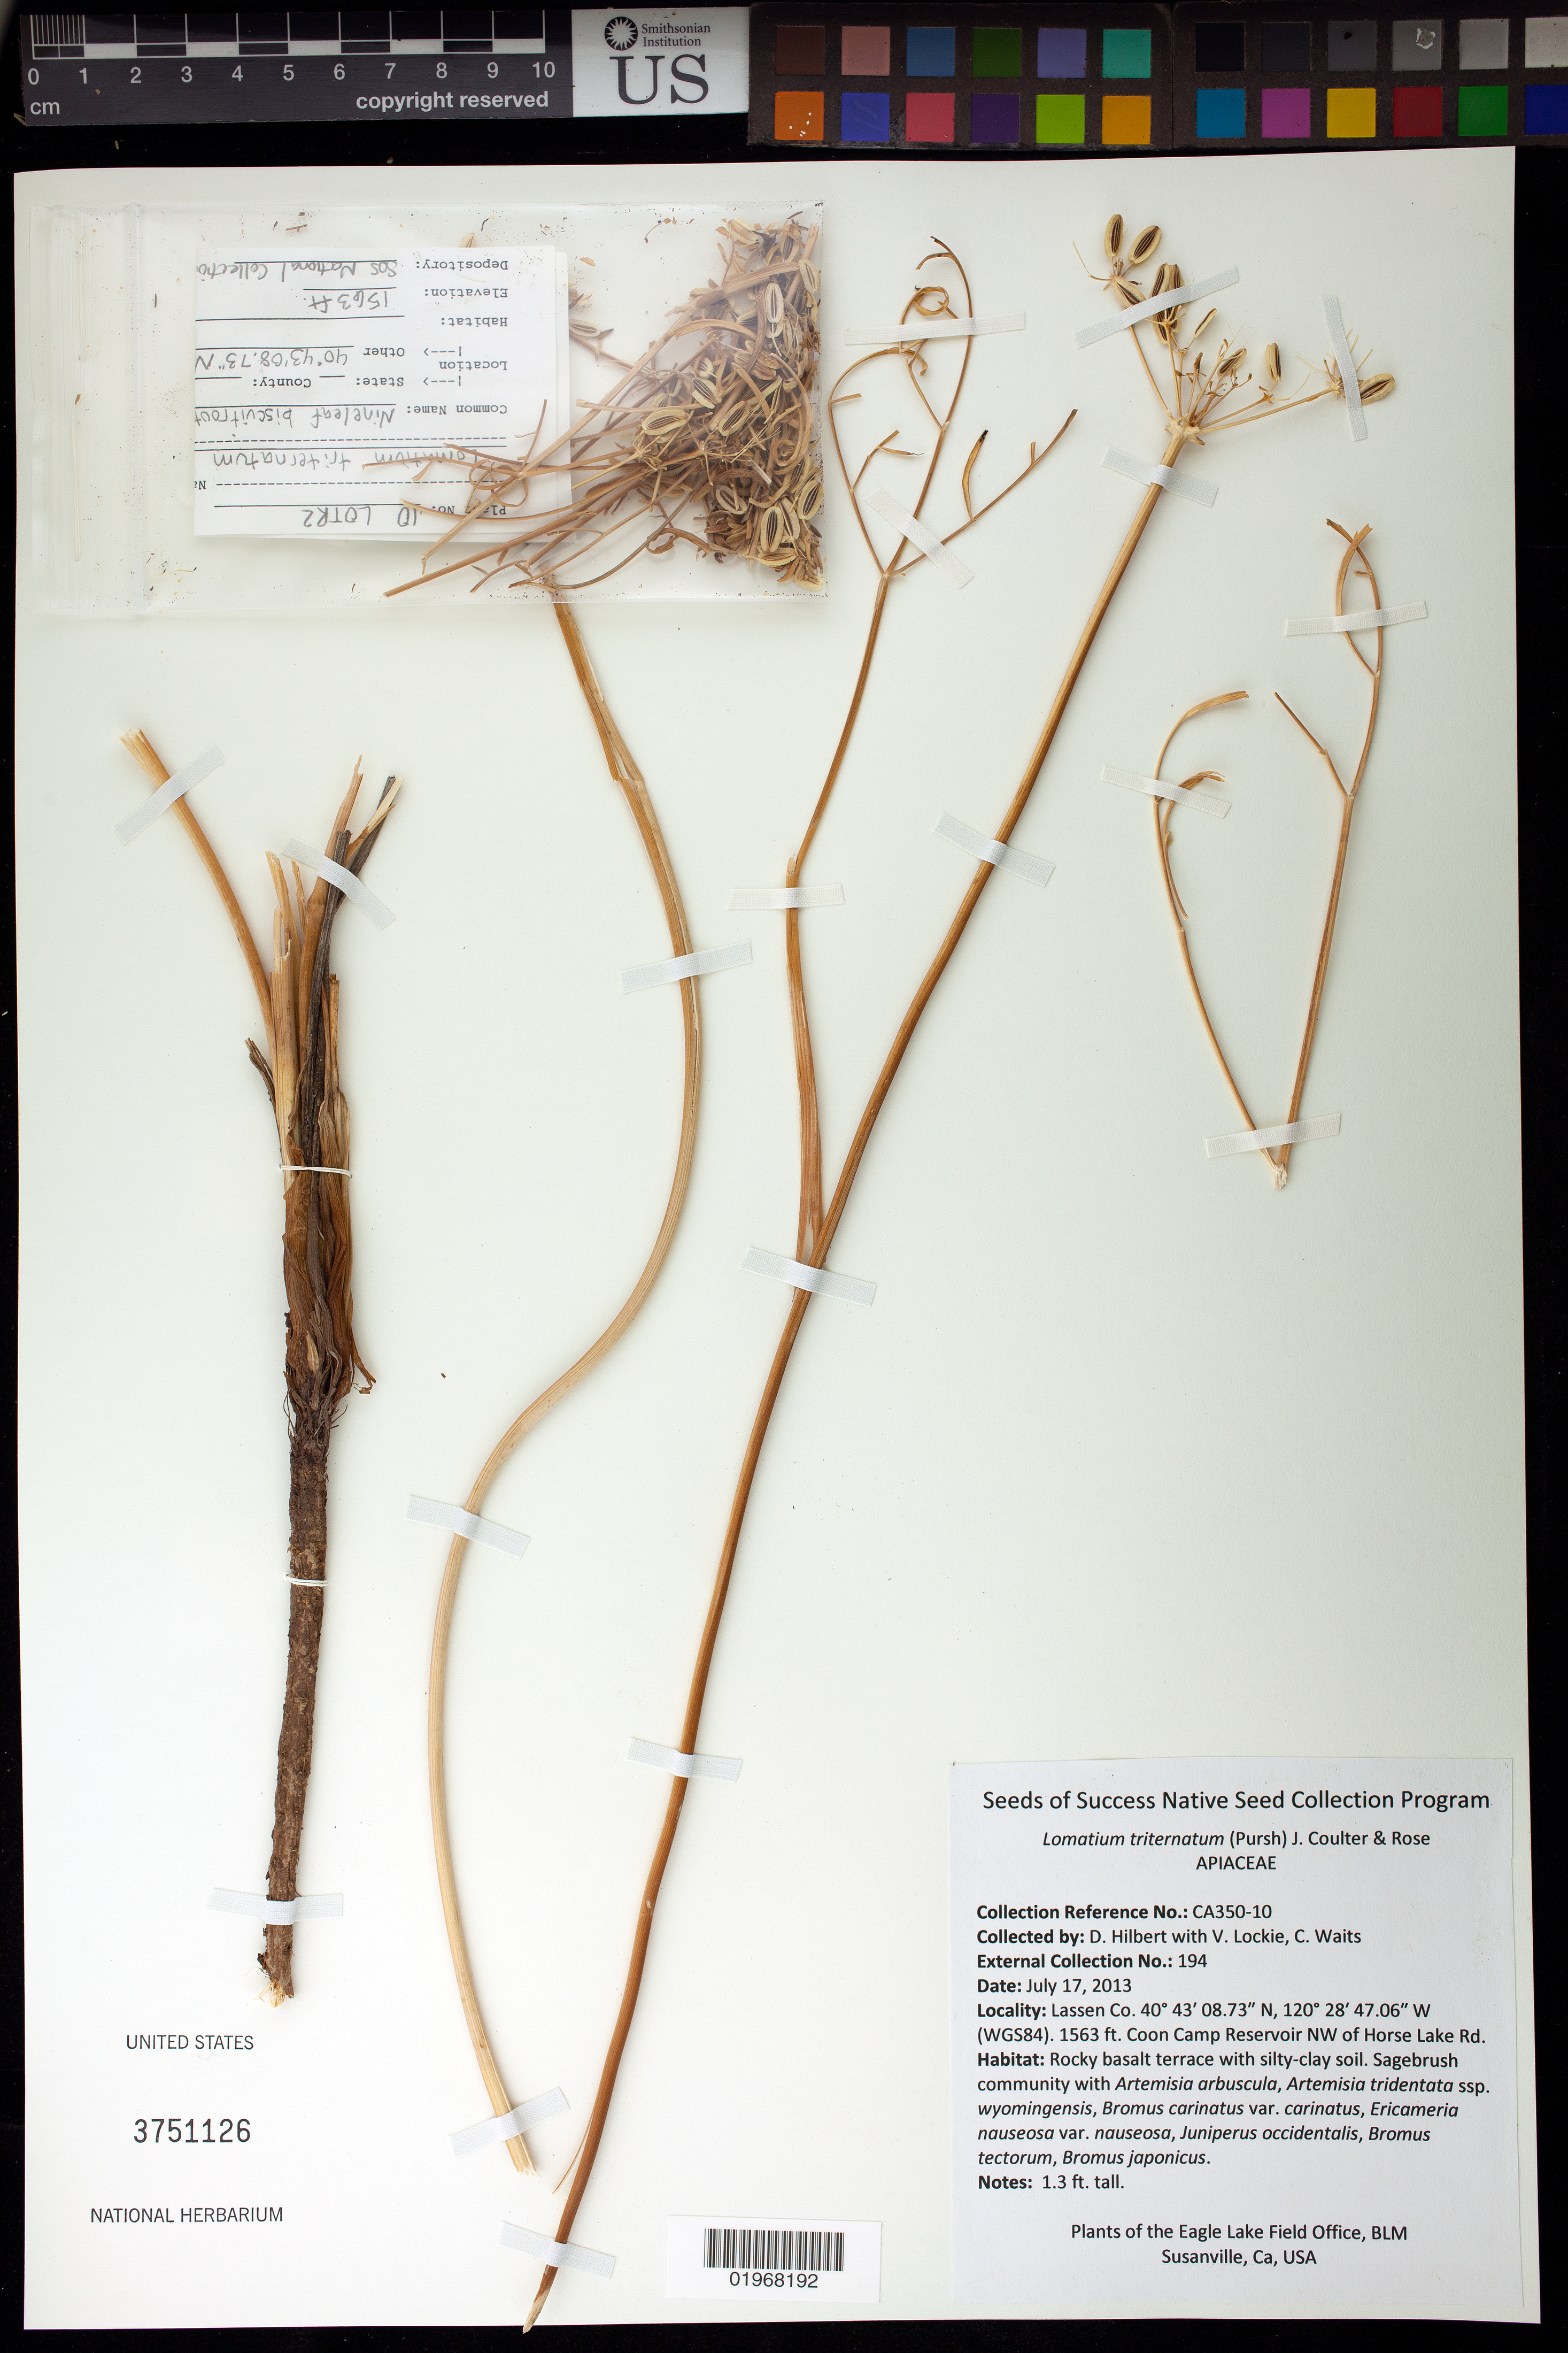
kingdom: Plantae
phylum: Tracheophyta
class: Magnoliopsida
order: Apiales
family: Apiaceae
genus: Lomatium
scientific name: Lomatium triternatum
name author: (Pursh) J.M. Coult. & Rose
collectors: D. Hilbert, V. Lockie & C. Waits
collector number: CA350-10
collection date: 2013-07-17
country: United States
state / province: California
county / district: Lassen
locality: Coon Camp Reservoir NW of Horse Lake Rd.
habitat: Rocky basalt terrace with silty-clay soil. Sagebrush community with Bromus tectorum, Bromus japonicus, Artemisia arbuscula, ect.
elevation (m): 476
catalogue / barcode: US 3751126